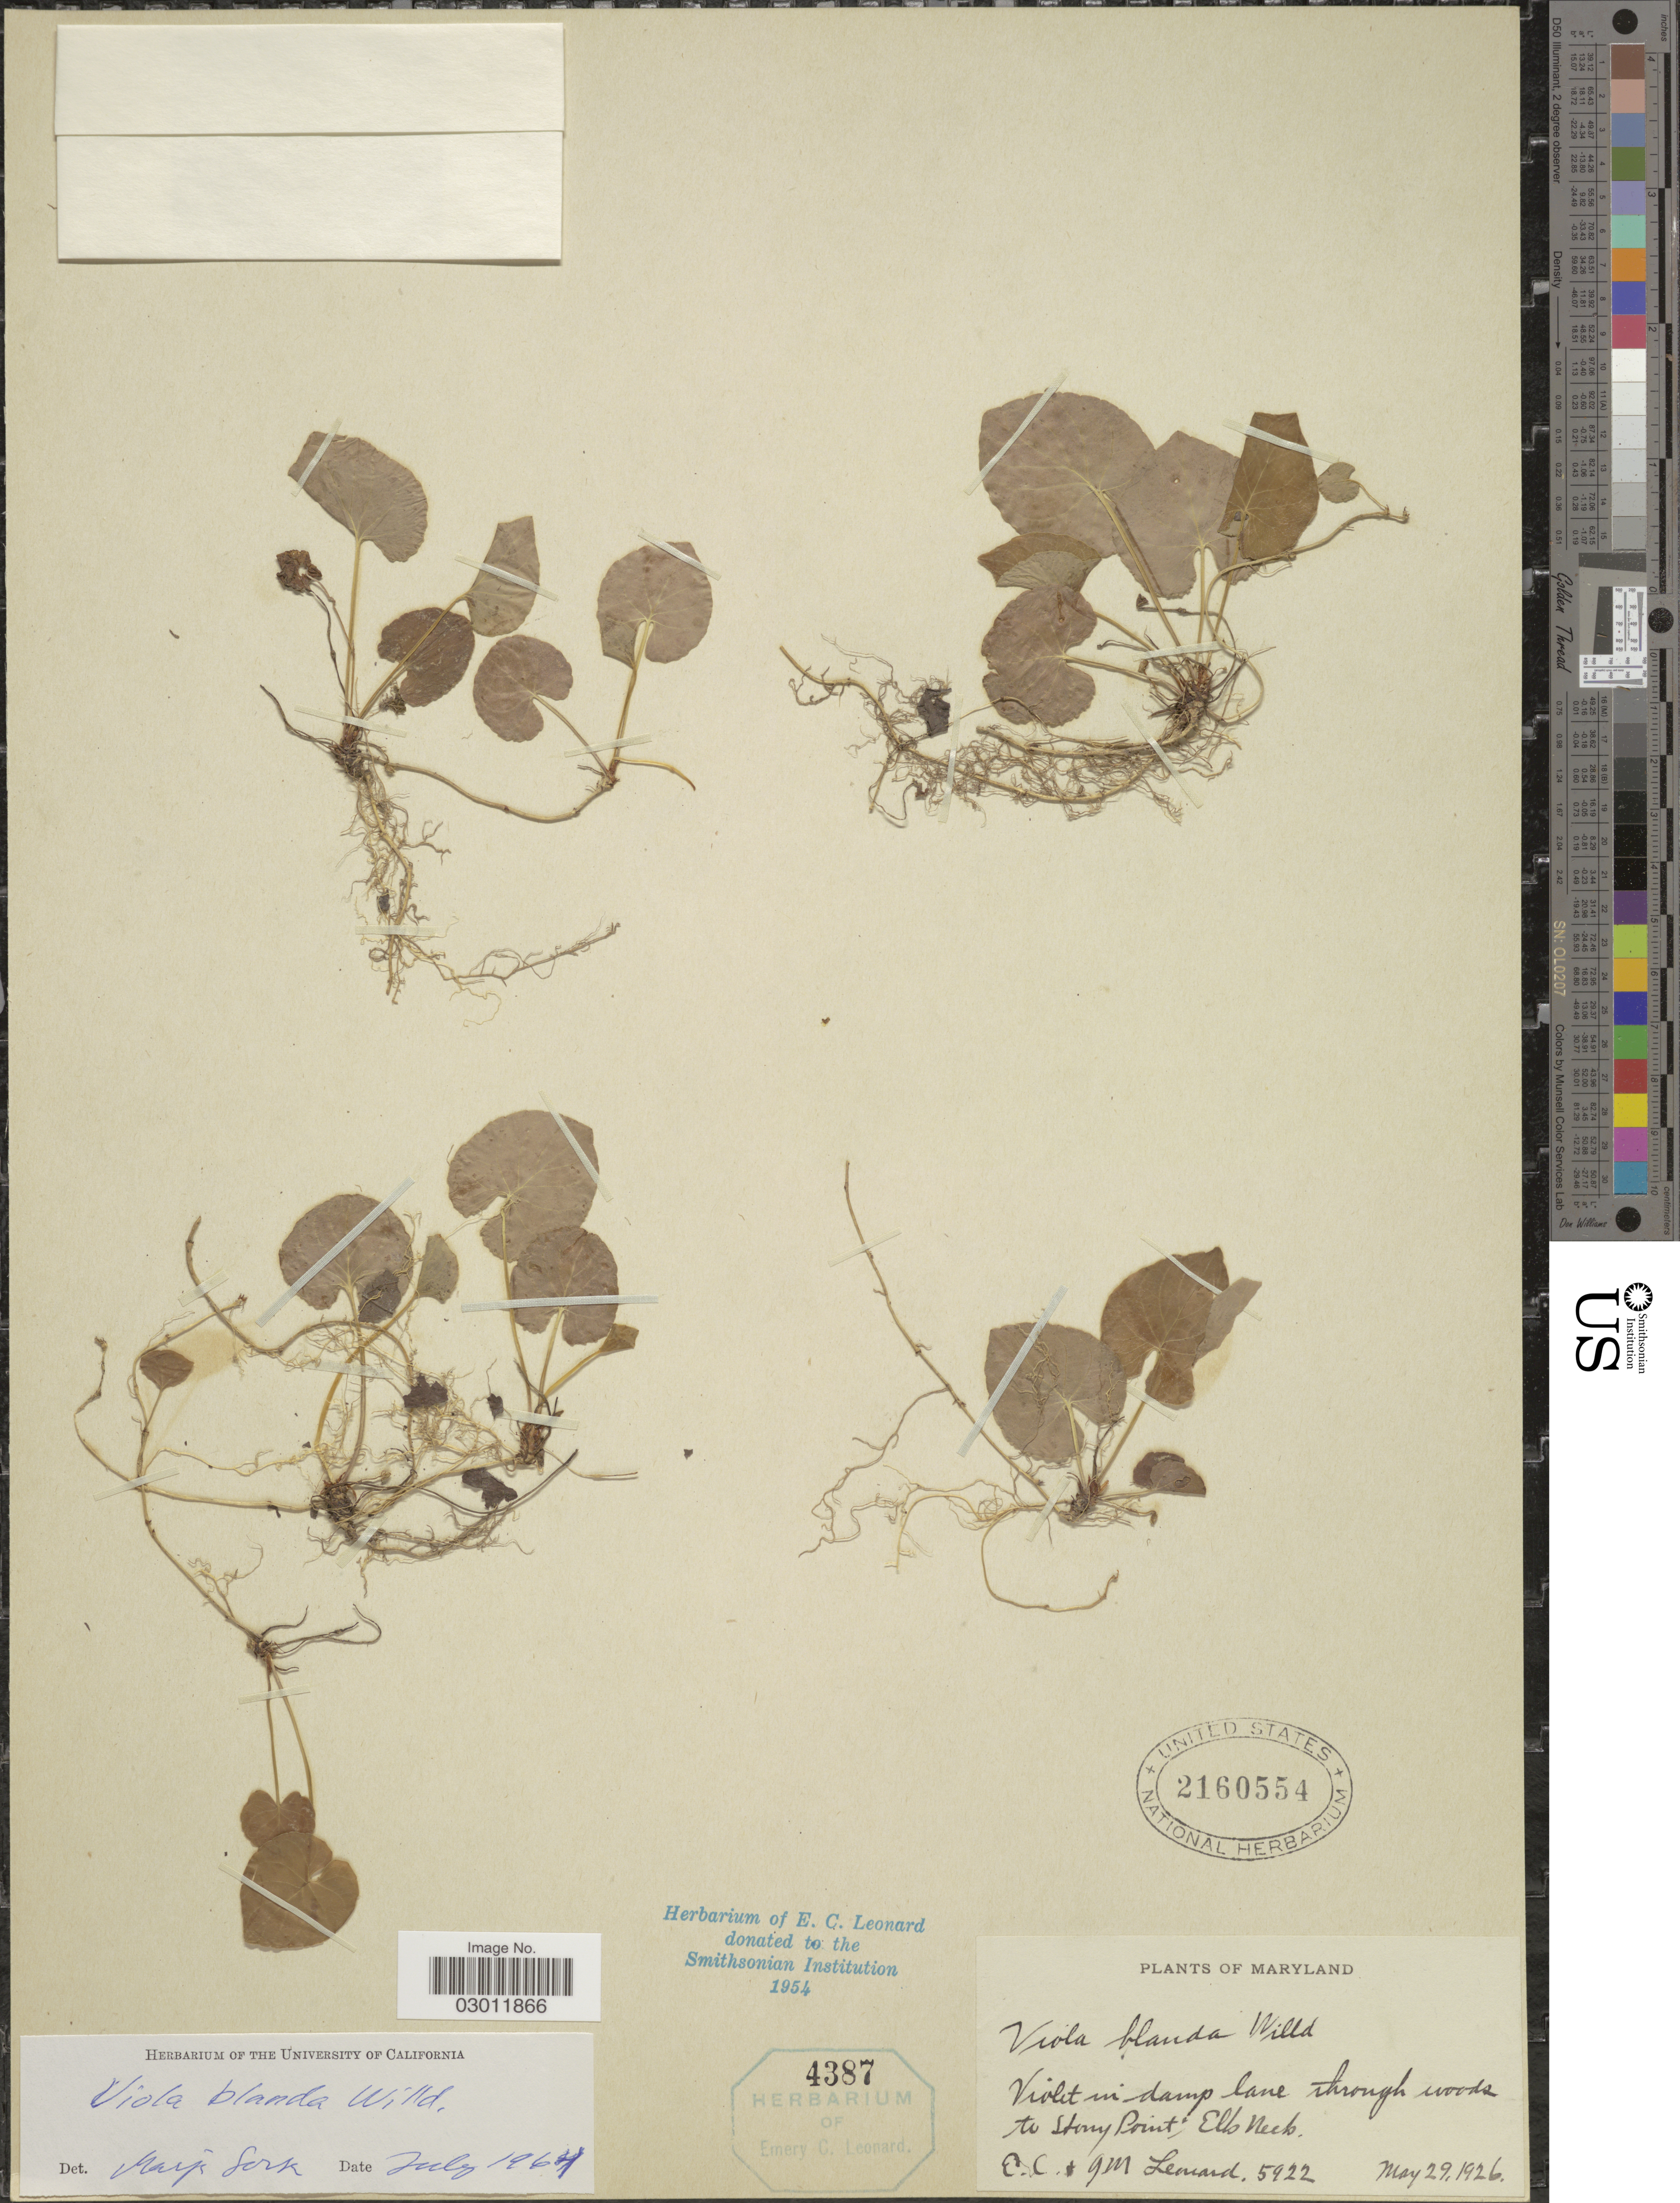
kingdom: Plantae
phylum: Tracheophyta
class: Magnoliopsida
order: Malpighiales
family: Violaceae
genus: Viola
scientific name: Viola blanda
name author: Willd.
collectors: E. C. Leonard & G. M. Leonard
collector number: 5922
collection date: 1926-05-29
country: United States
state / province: Maryland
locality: Through woods to Stony Point; Elk Neck.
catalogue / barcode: US 2160554